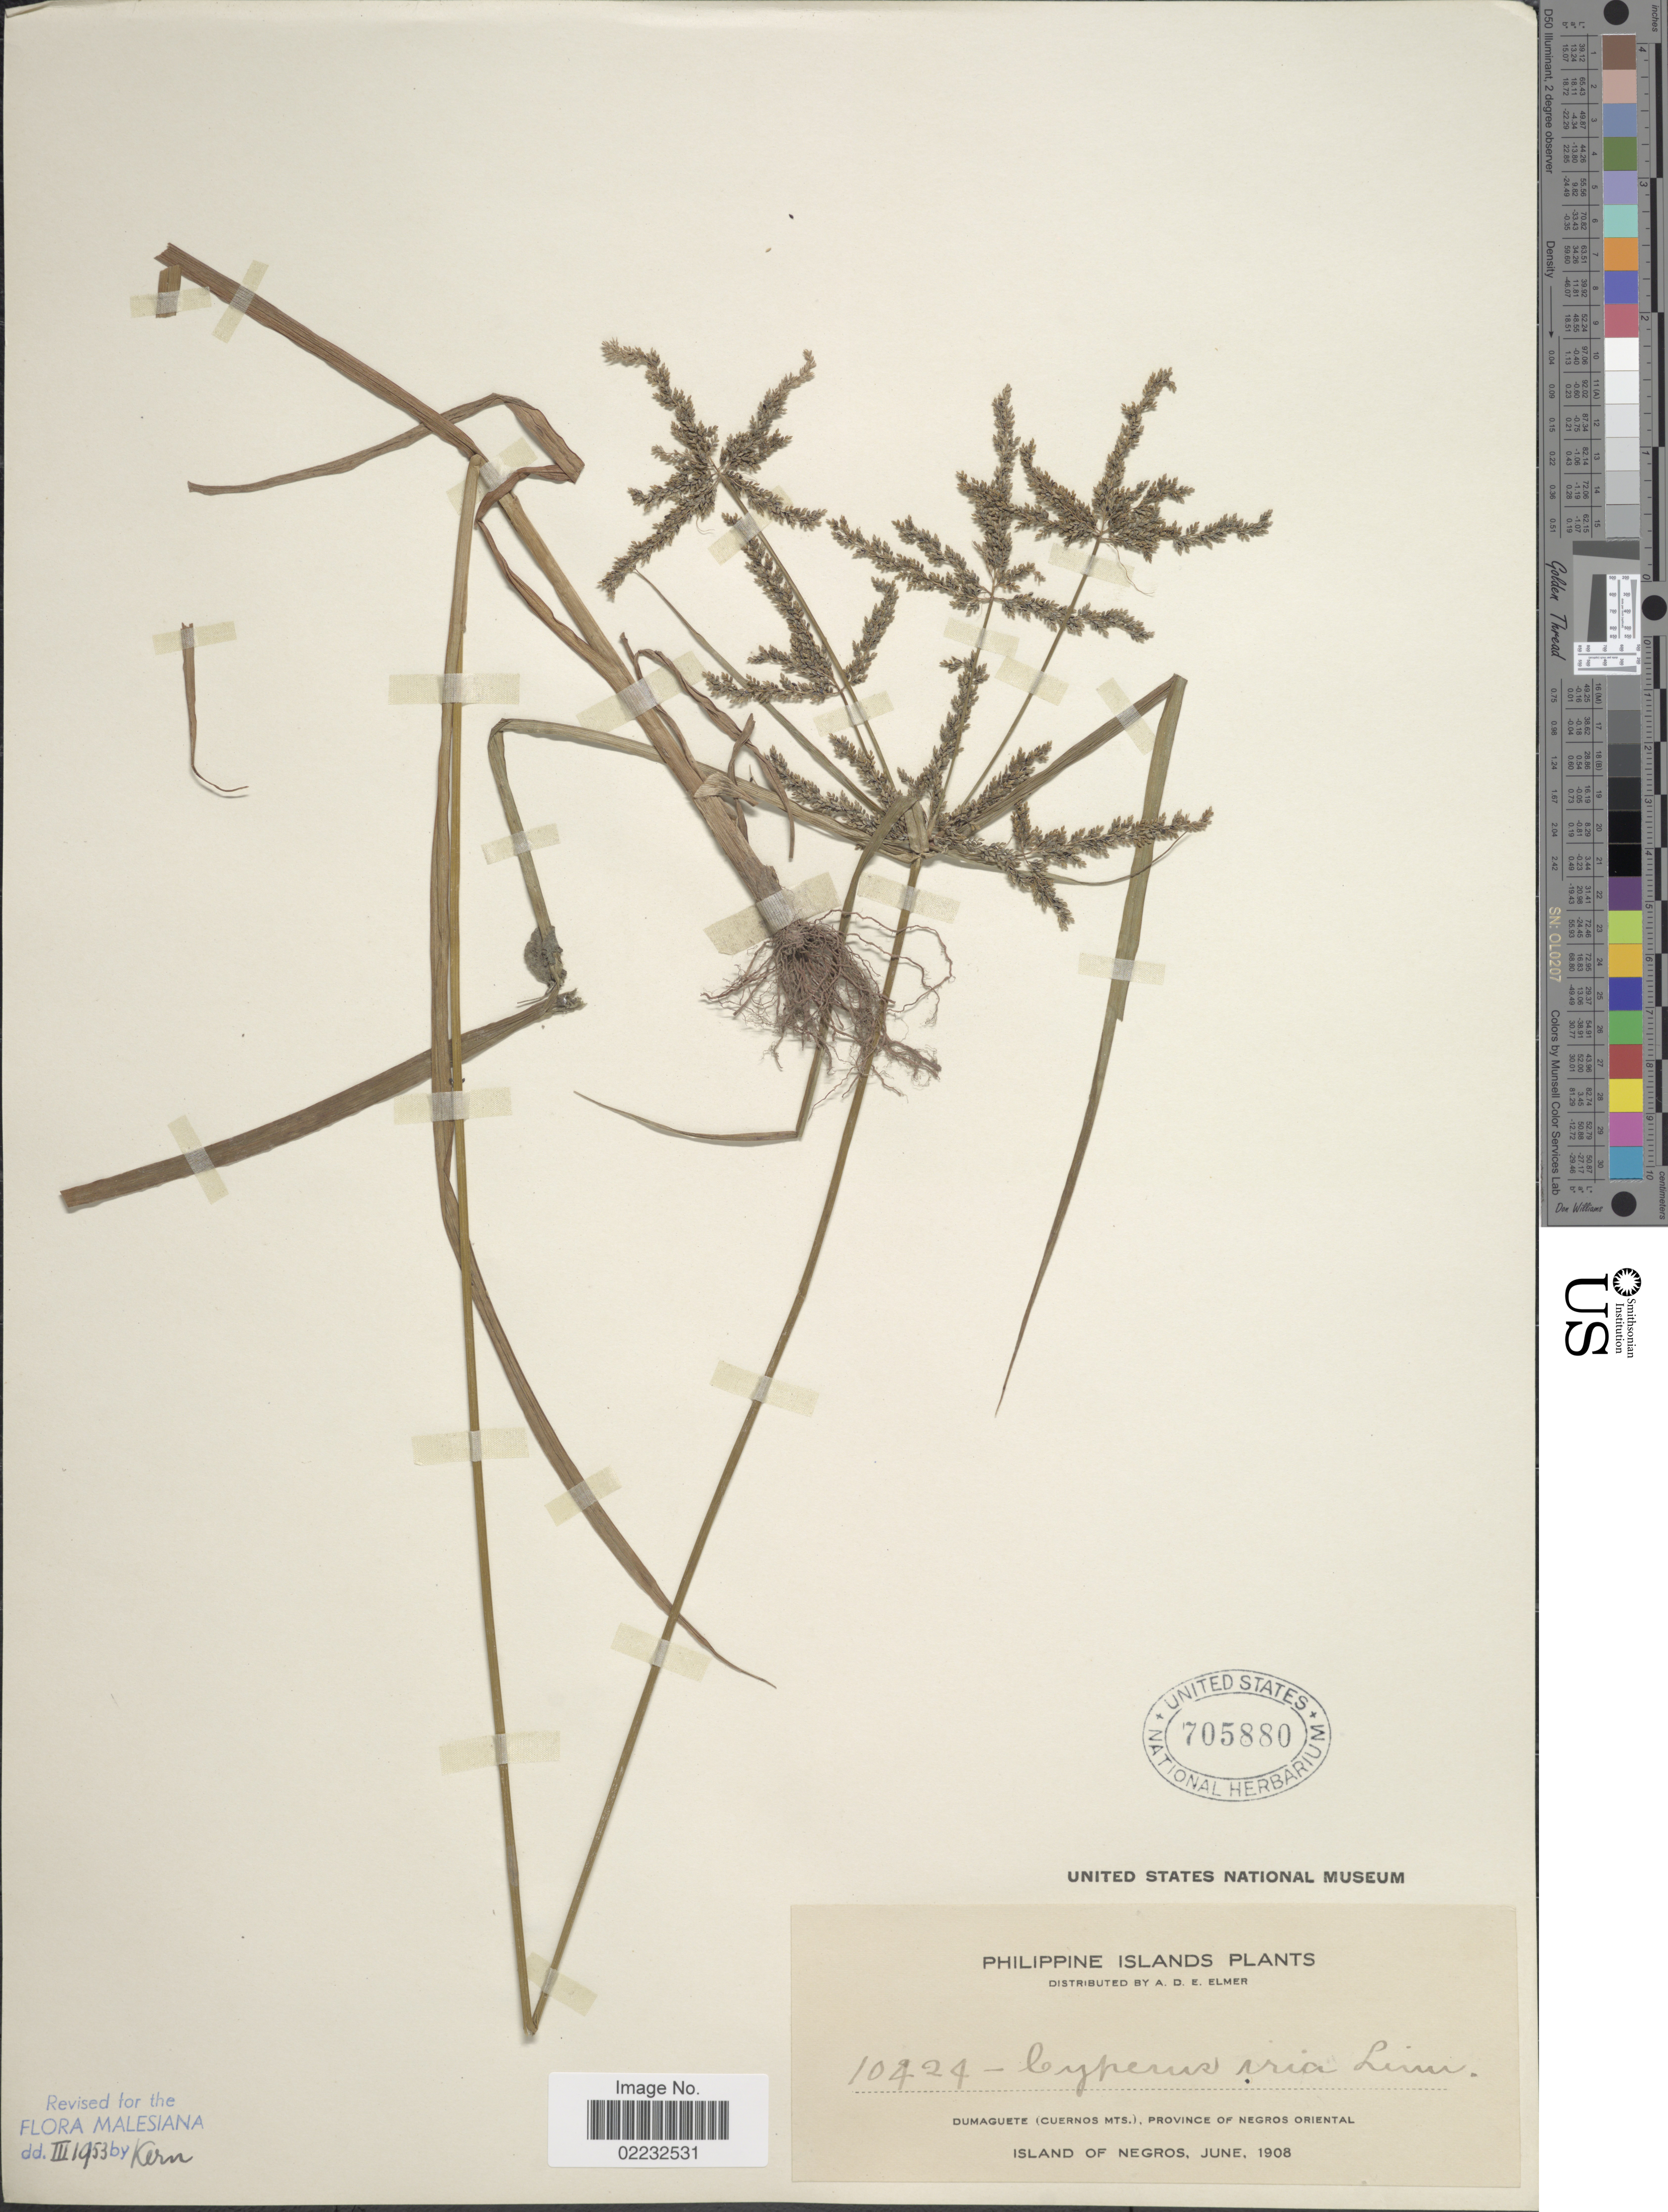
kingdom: Plantae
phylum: Tracheophyta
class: Liliopsida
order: Poales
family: Cyperaceae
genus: Cyperus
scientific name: Cyperus iria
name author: L.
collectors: A. D. E. Elmer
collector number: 10424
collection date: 1908-06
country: Philippines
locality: Dumaguete (cuernos Mts.), Province of Negros Oriental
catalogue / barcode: US 705880